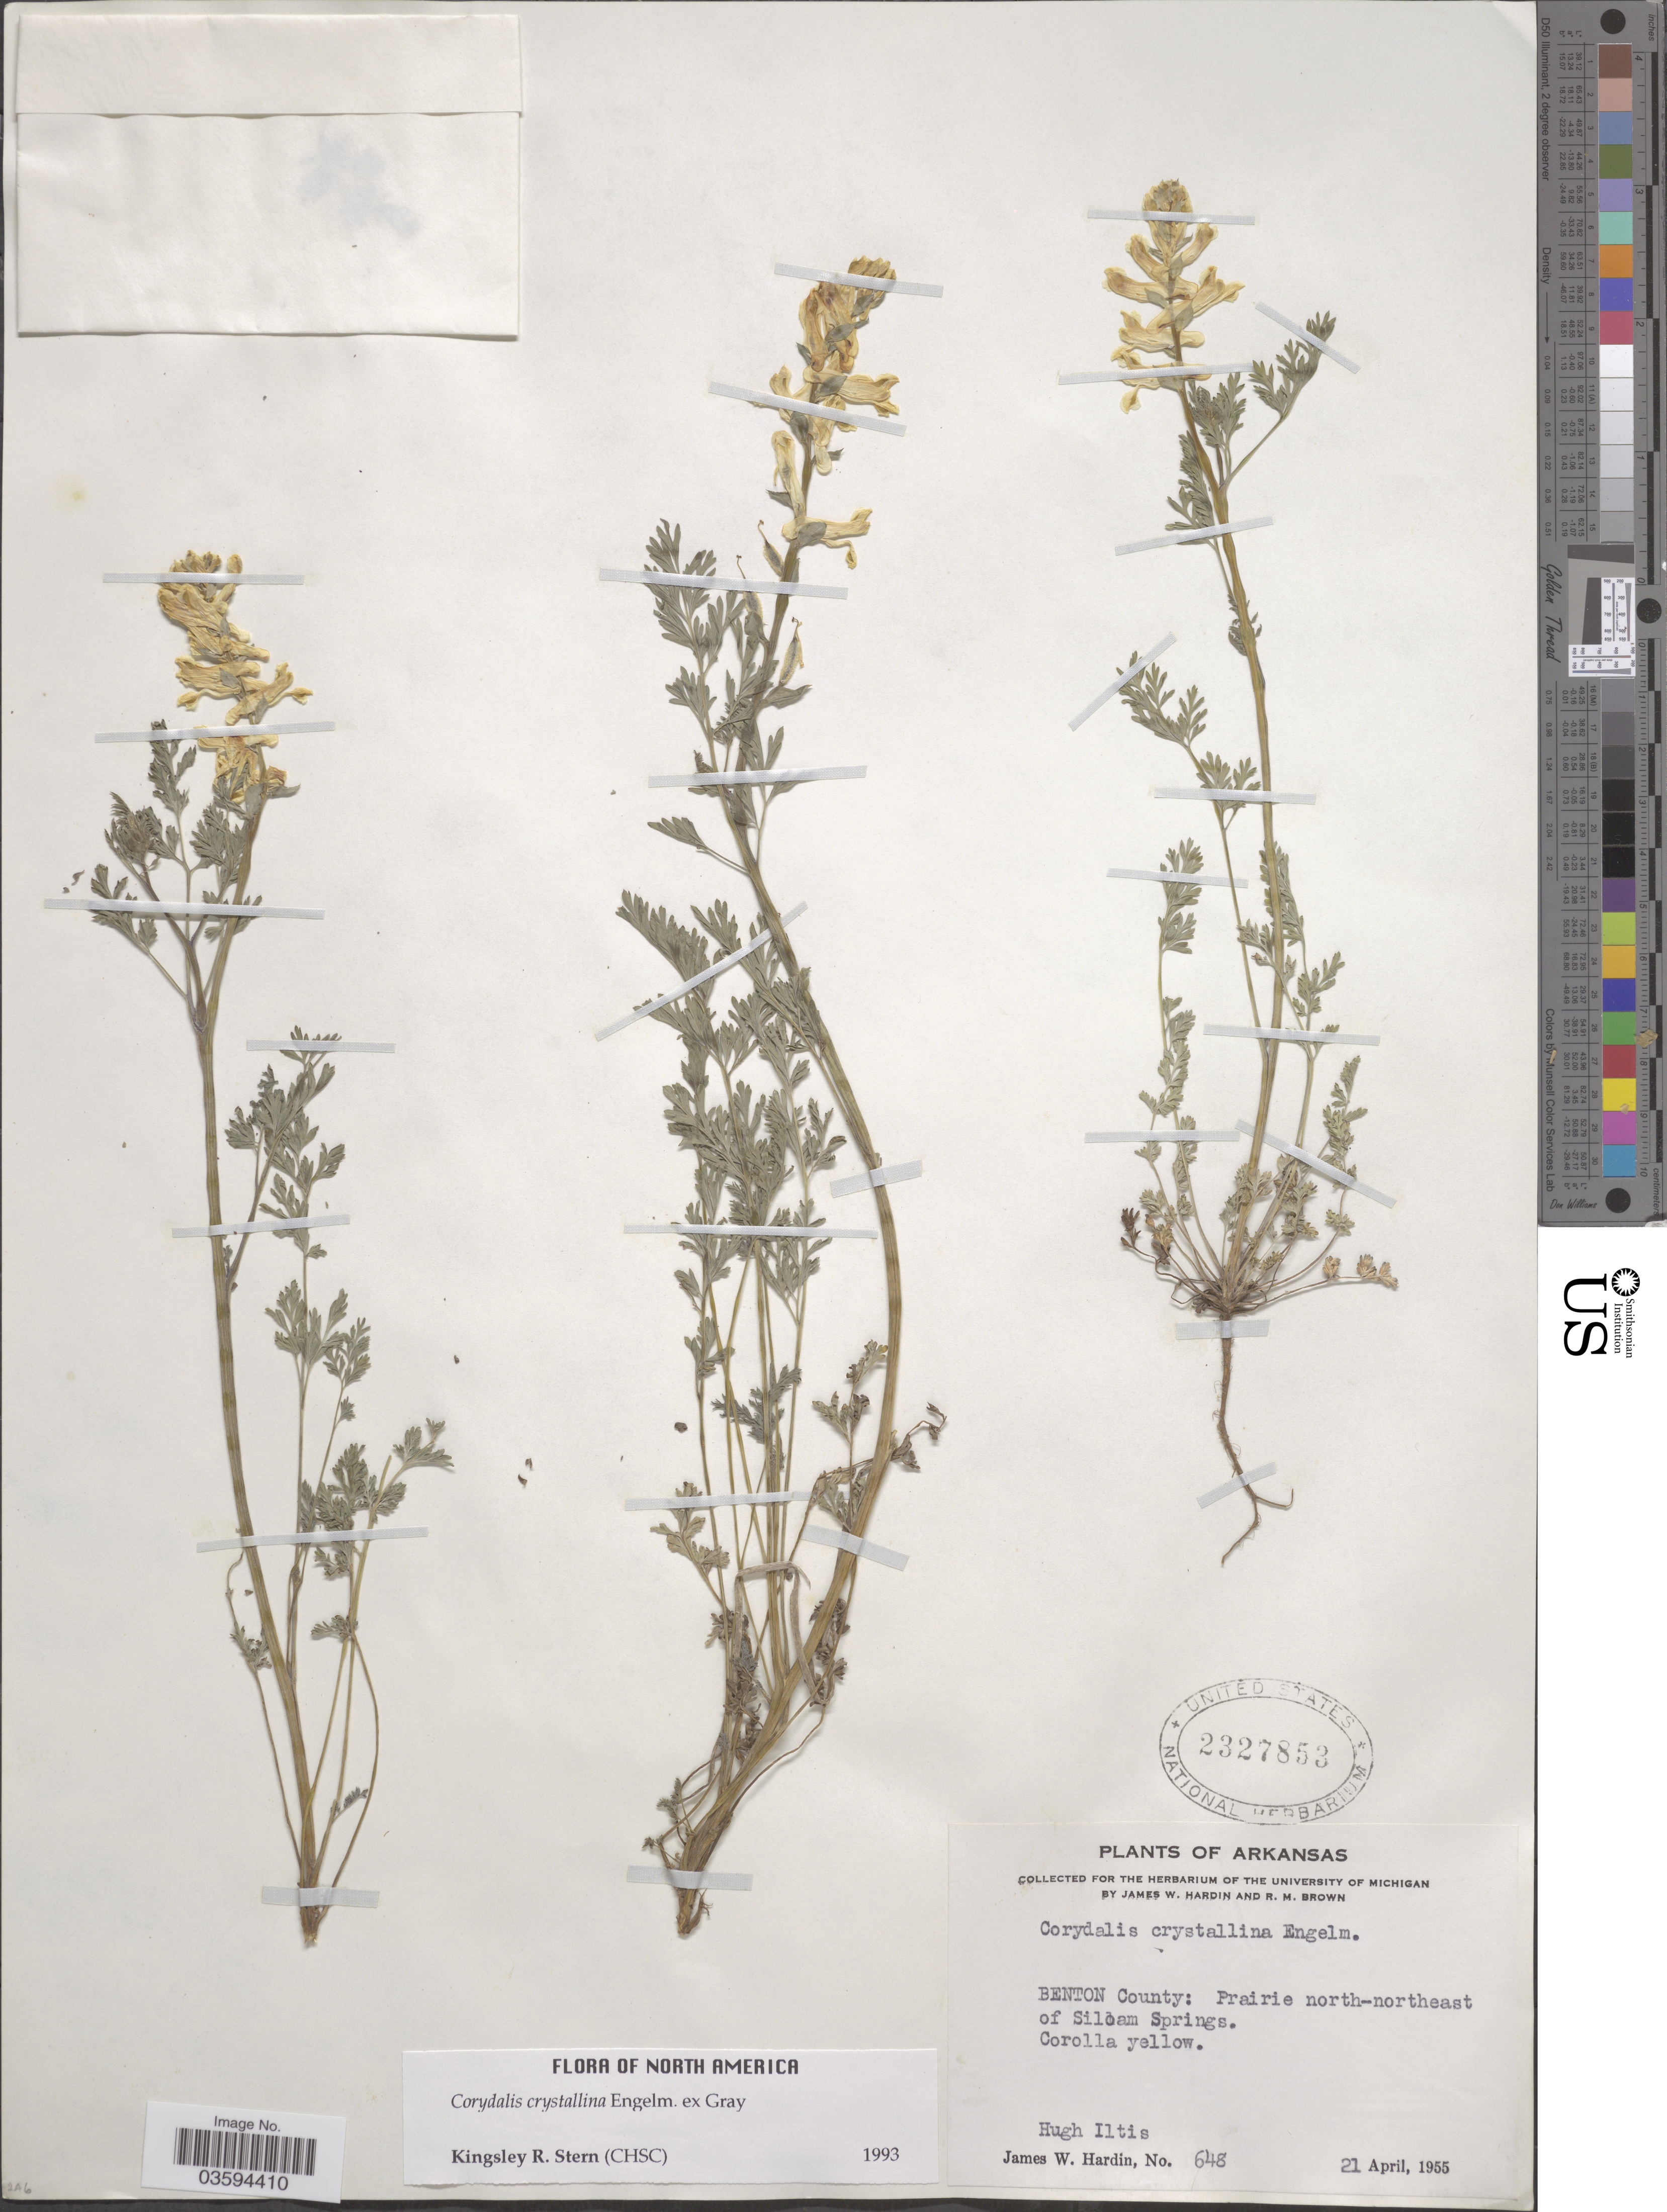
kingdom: Plantae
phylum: Tracheophyta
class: Magnoliopsida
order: Ranunculales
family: Papaveraceae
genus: Corydalis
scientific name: Corydalis crystallina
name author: (Engelm. ex A. Gray) Torr. & A. Gray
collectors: H. H. Iltis, J. W. Hardin & R. Brown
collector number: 648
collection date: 1955-04-21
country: United States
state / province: Arkansas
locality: Benton County: Prairie north-northeast of Siloam Springs.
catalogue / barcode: US 2327853